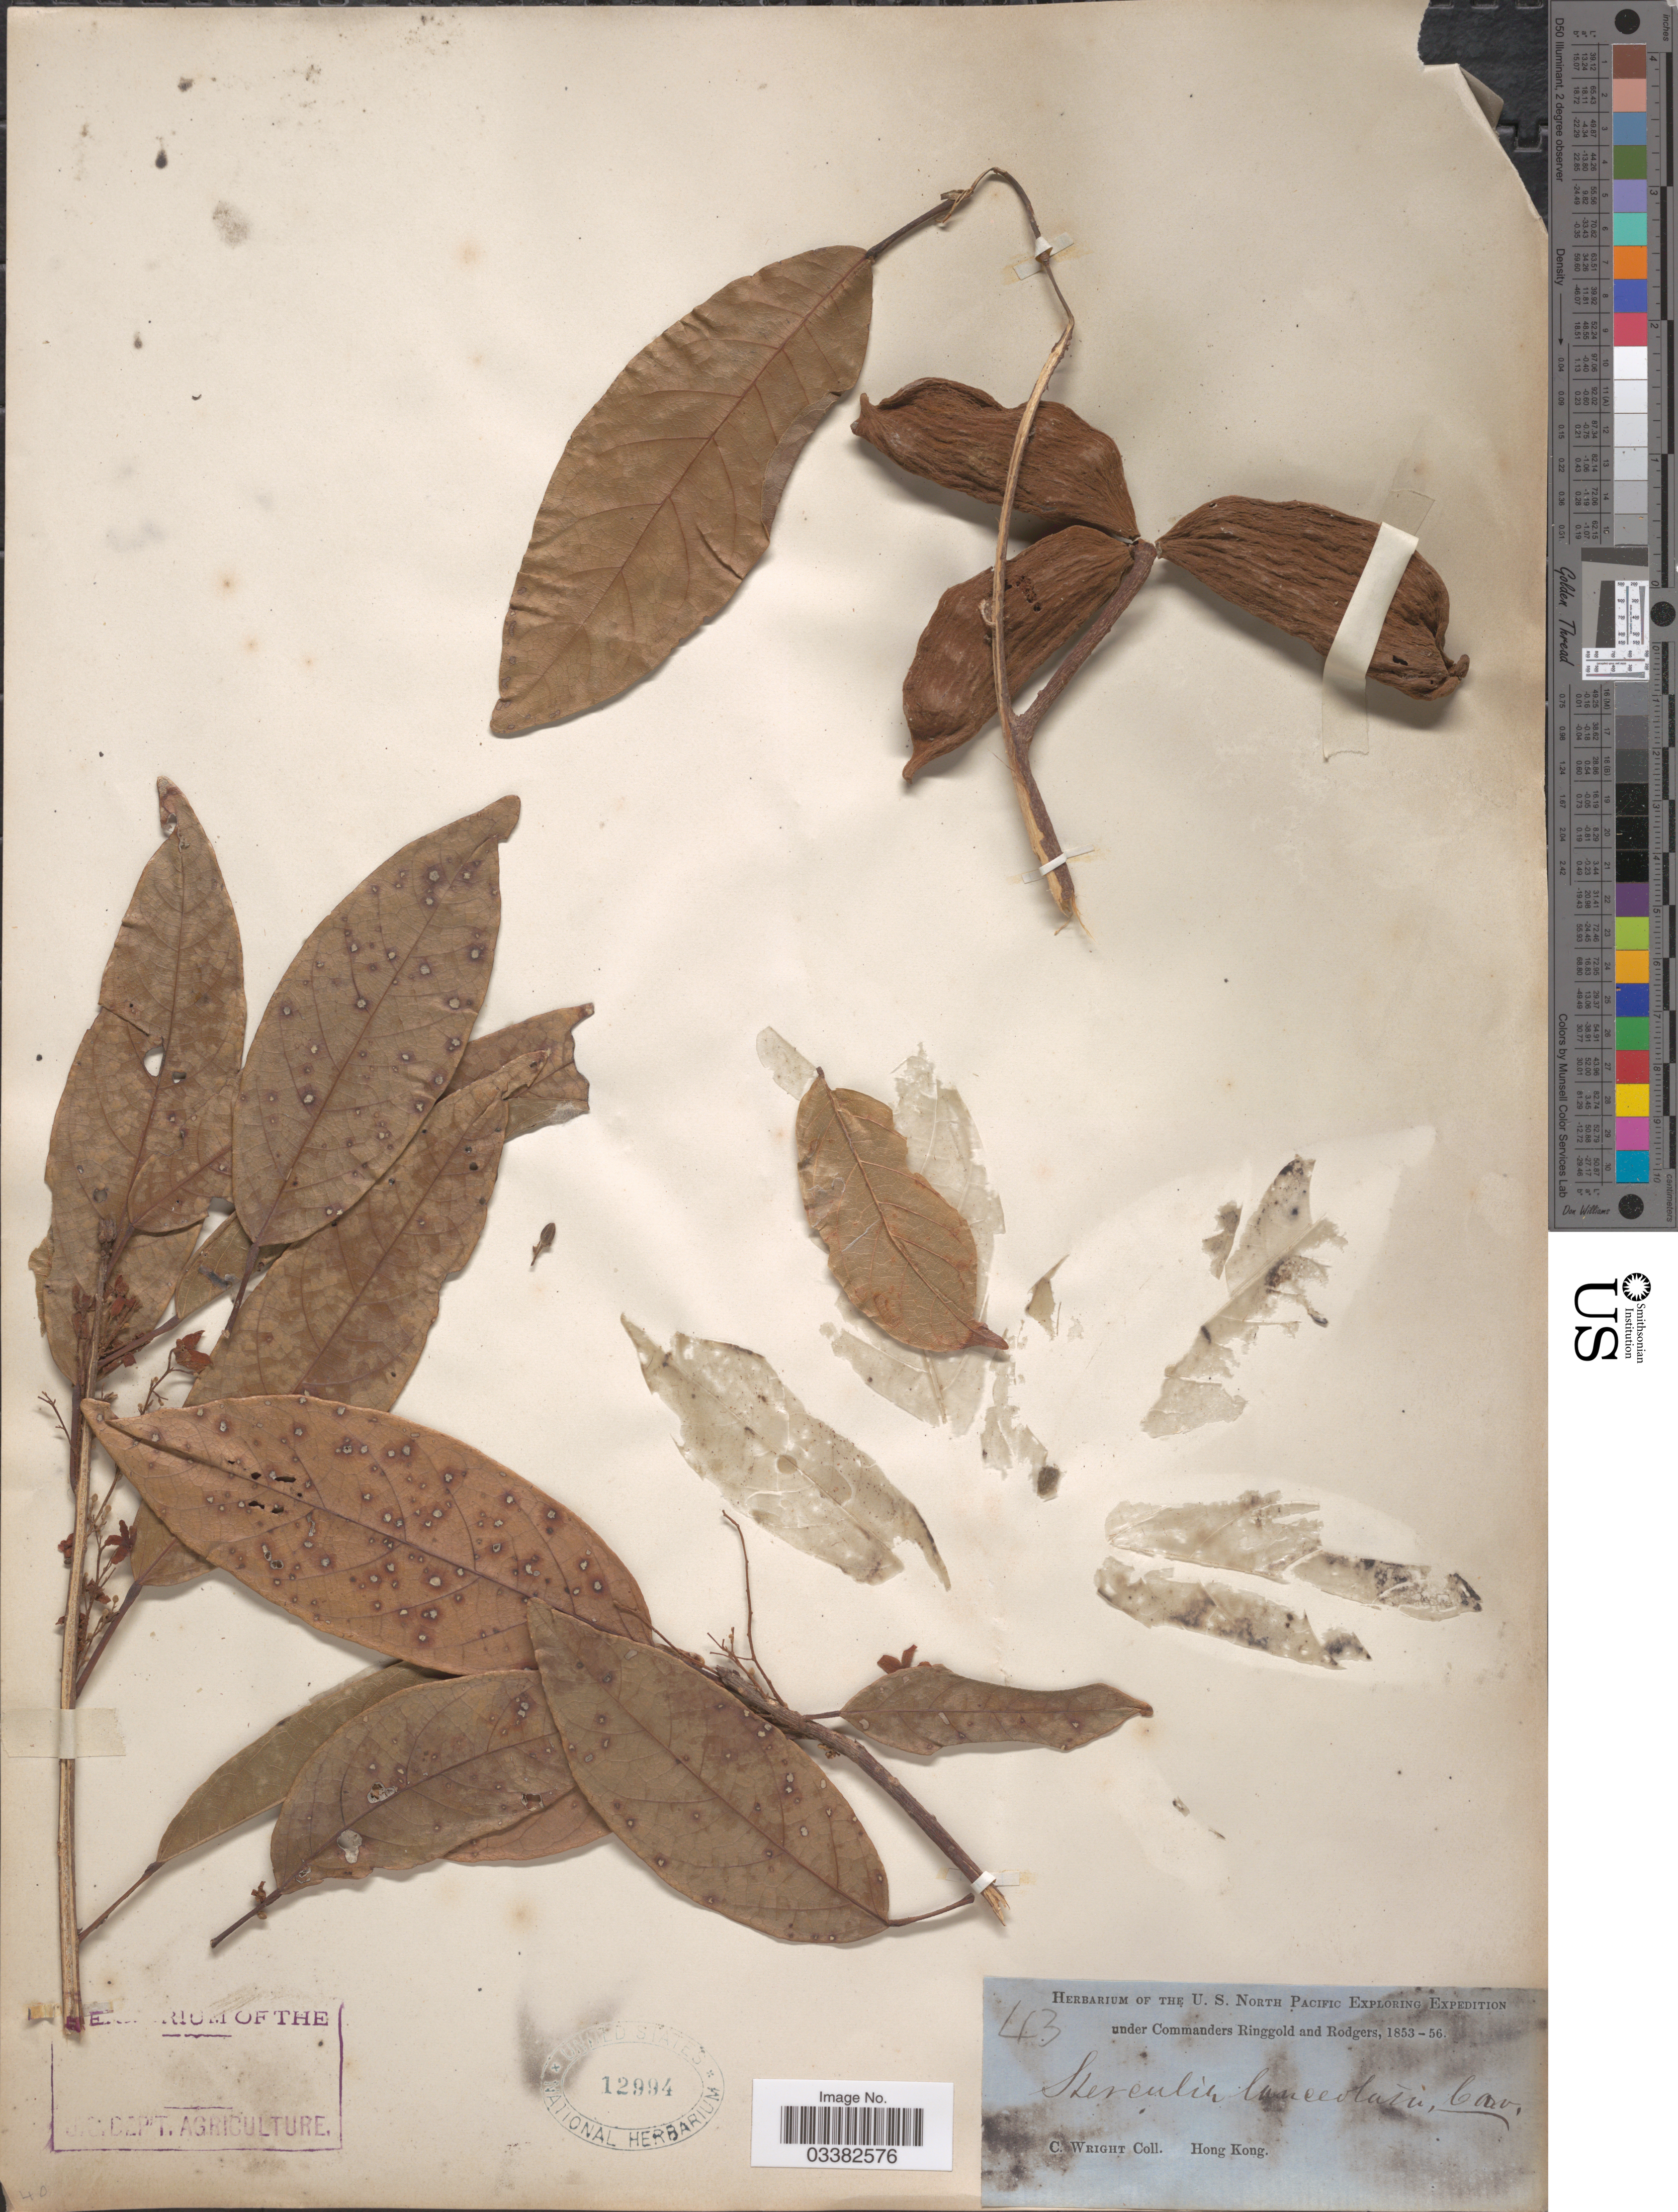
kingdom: Plantae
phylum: Tracheophyta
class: Magnoliopsida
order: Malvales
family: Malvaceae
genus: Sterculia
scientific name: Sterculia lanceolata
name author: Cav.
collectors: C. Wright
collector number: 43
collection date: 1853/1856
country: China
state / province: Hong Kong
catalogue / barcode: US 12994